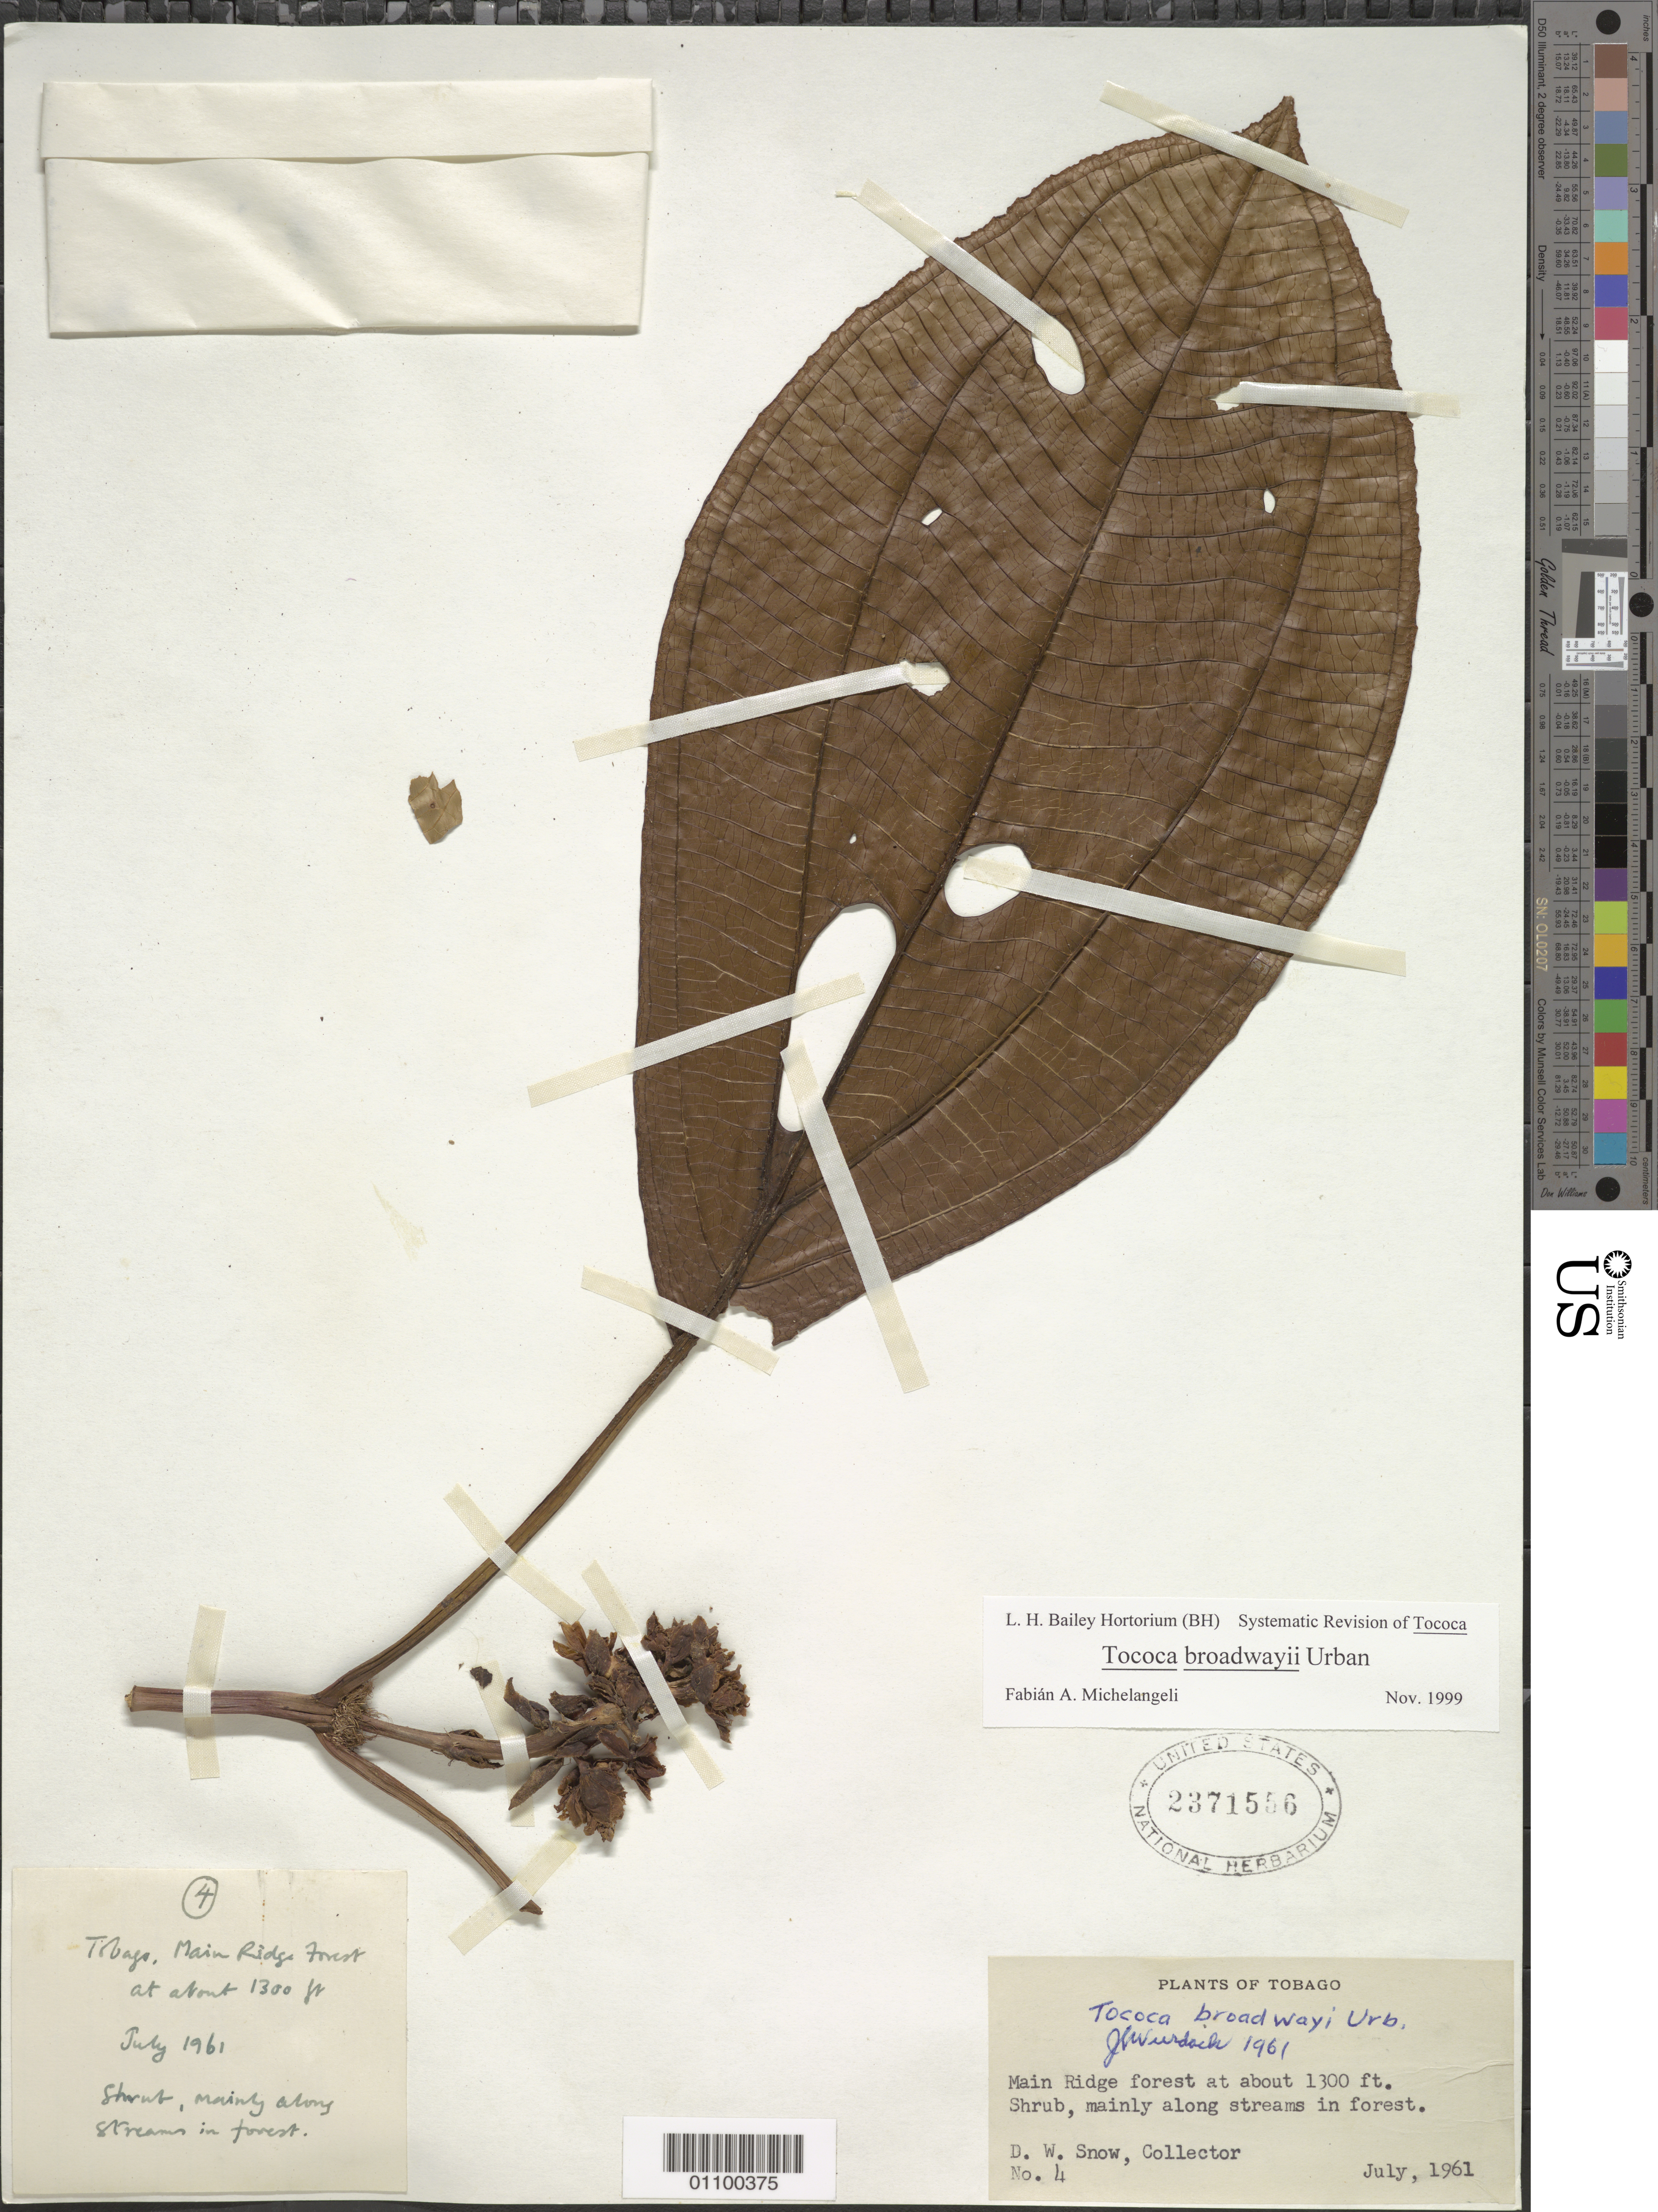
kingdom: Plantae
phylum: Tracheophyta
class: Magnoliopsida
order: Myrtales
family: Melastomataceae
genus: Tococa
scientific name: Tococa broadwayi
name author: Urb.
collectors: D. Snow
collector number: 4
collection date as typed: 01 Jul 1961 to 31 Jul 1961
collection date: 1961-07-01/1961-07-31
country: Trinidad and Tobago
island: Tobago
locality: Main Ridge forest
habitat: mainly along streams in forest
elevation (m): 396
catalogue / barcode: US 2371556